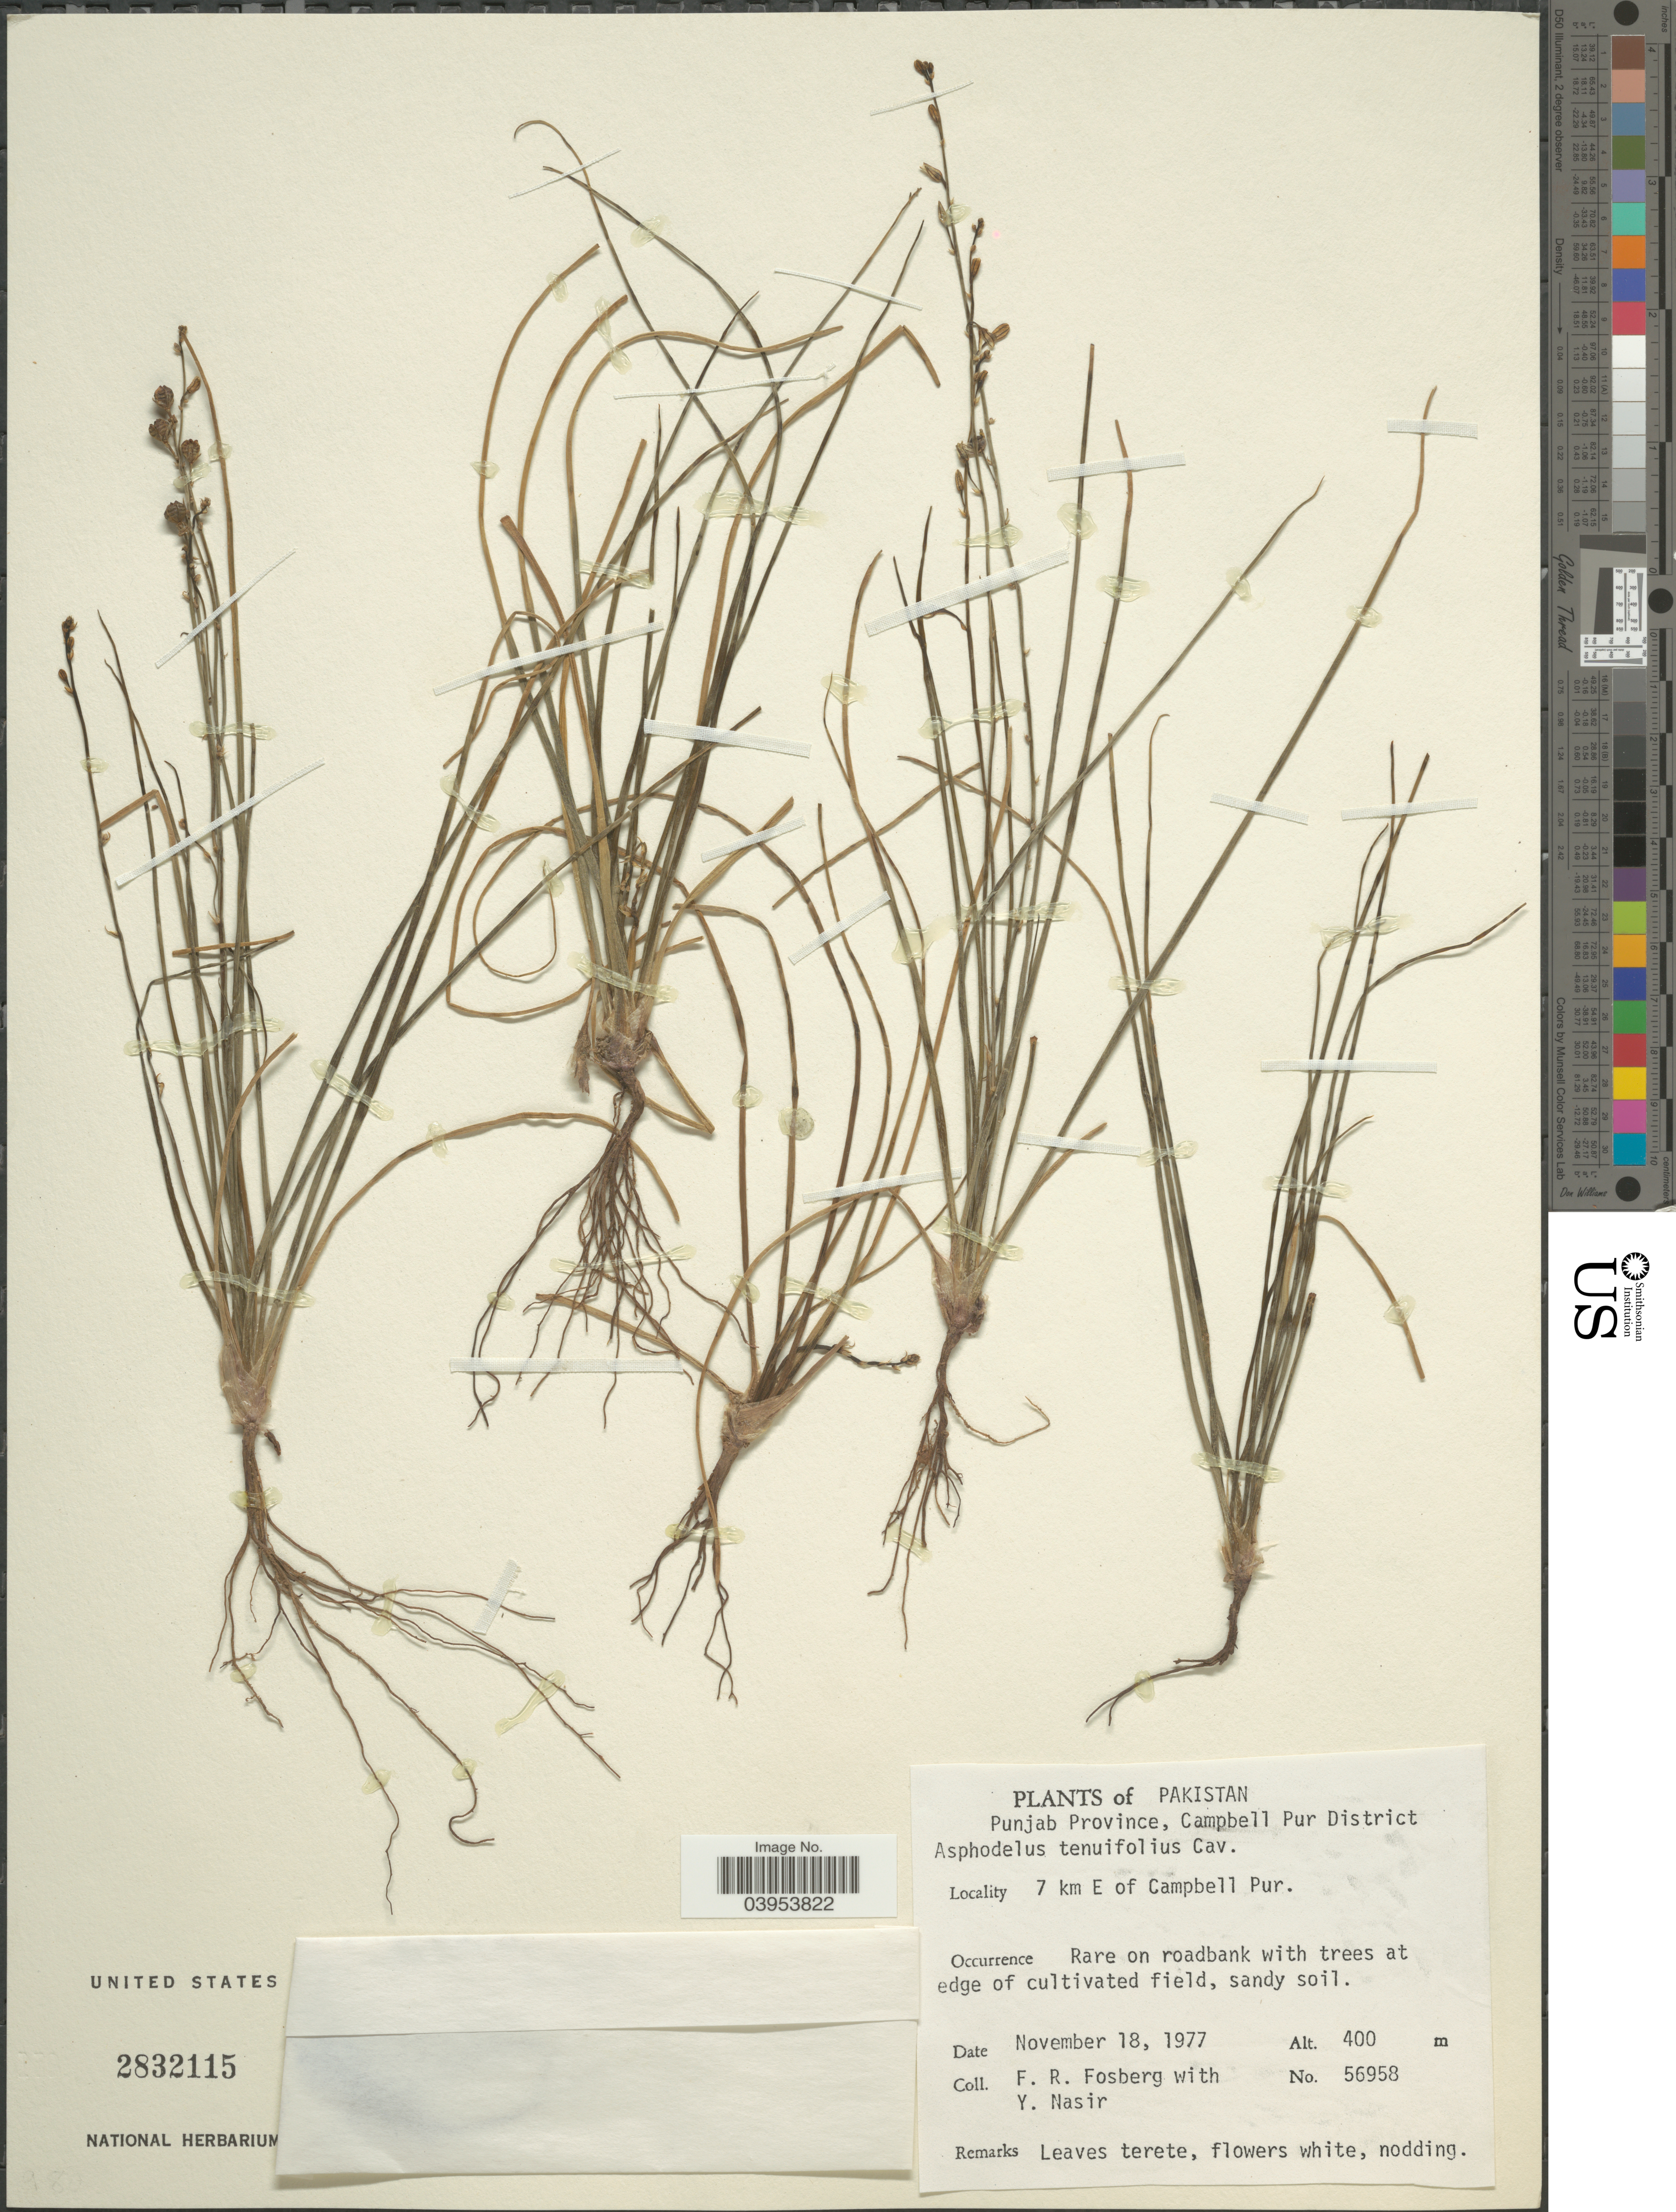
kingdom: Plantae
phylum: Tracheophyta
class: Liliopsida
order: Asparagales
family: Asphodelaceae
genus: Asphodelus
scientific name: Asphodelus tenuifolius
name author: Cav.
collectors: F. R. Fosberg & Y. Nasir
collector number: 56958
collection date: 1977-11-18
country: Pakistan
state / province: Punjab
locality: Campbell Pur District. 7 km E of Campbell Pur.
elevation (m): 400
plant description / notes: Leaf tissue sampled for DNA sequencing.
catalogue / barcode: US 2832115